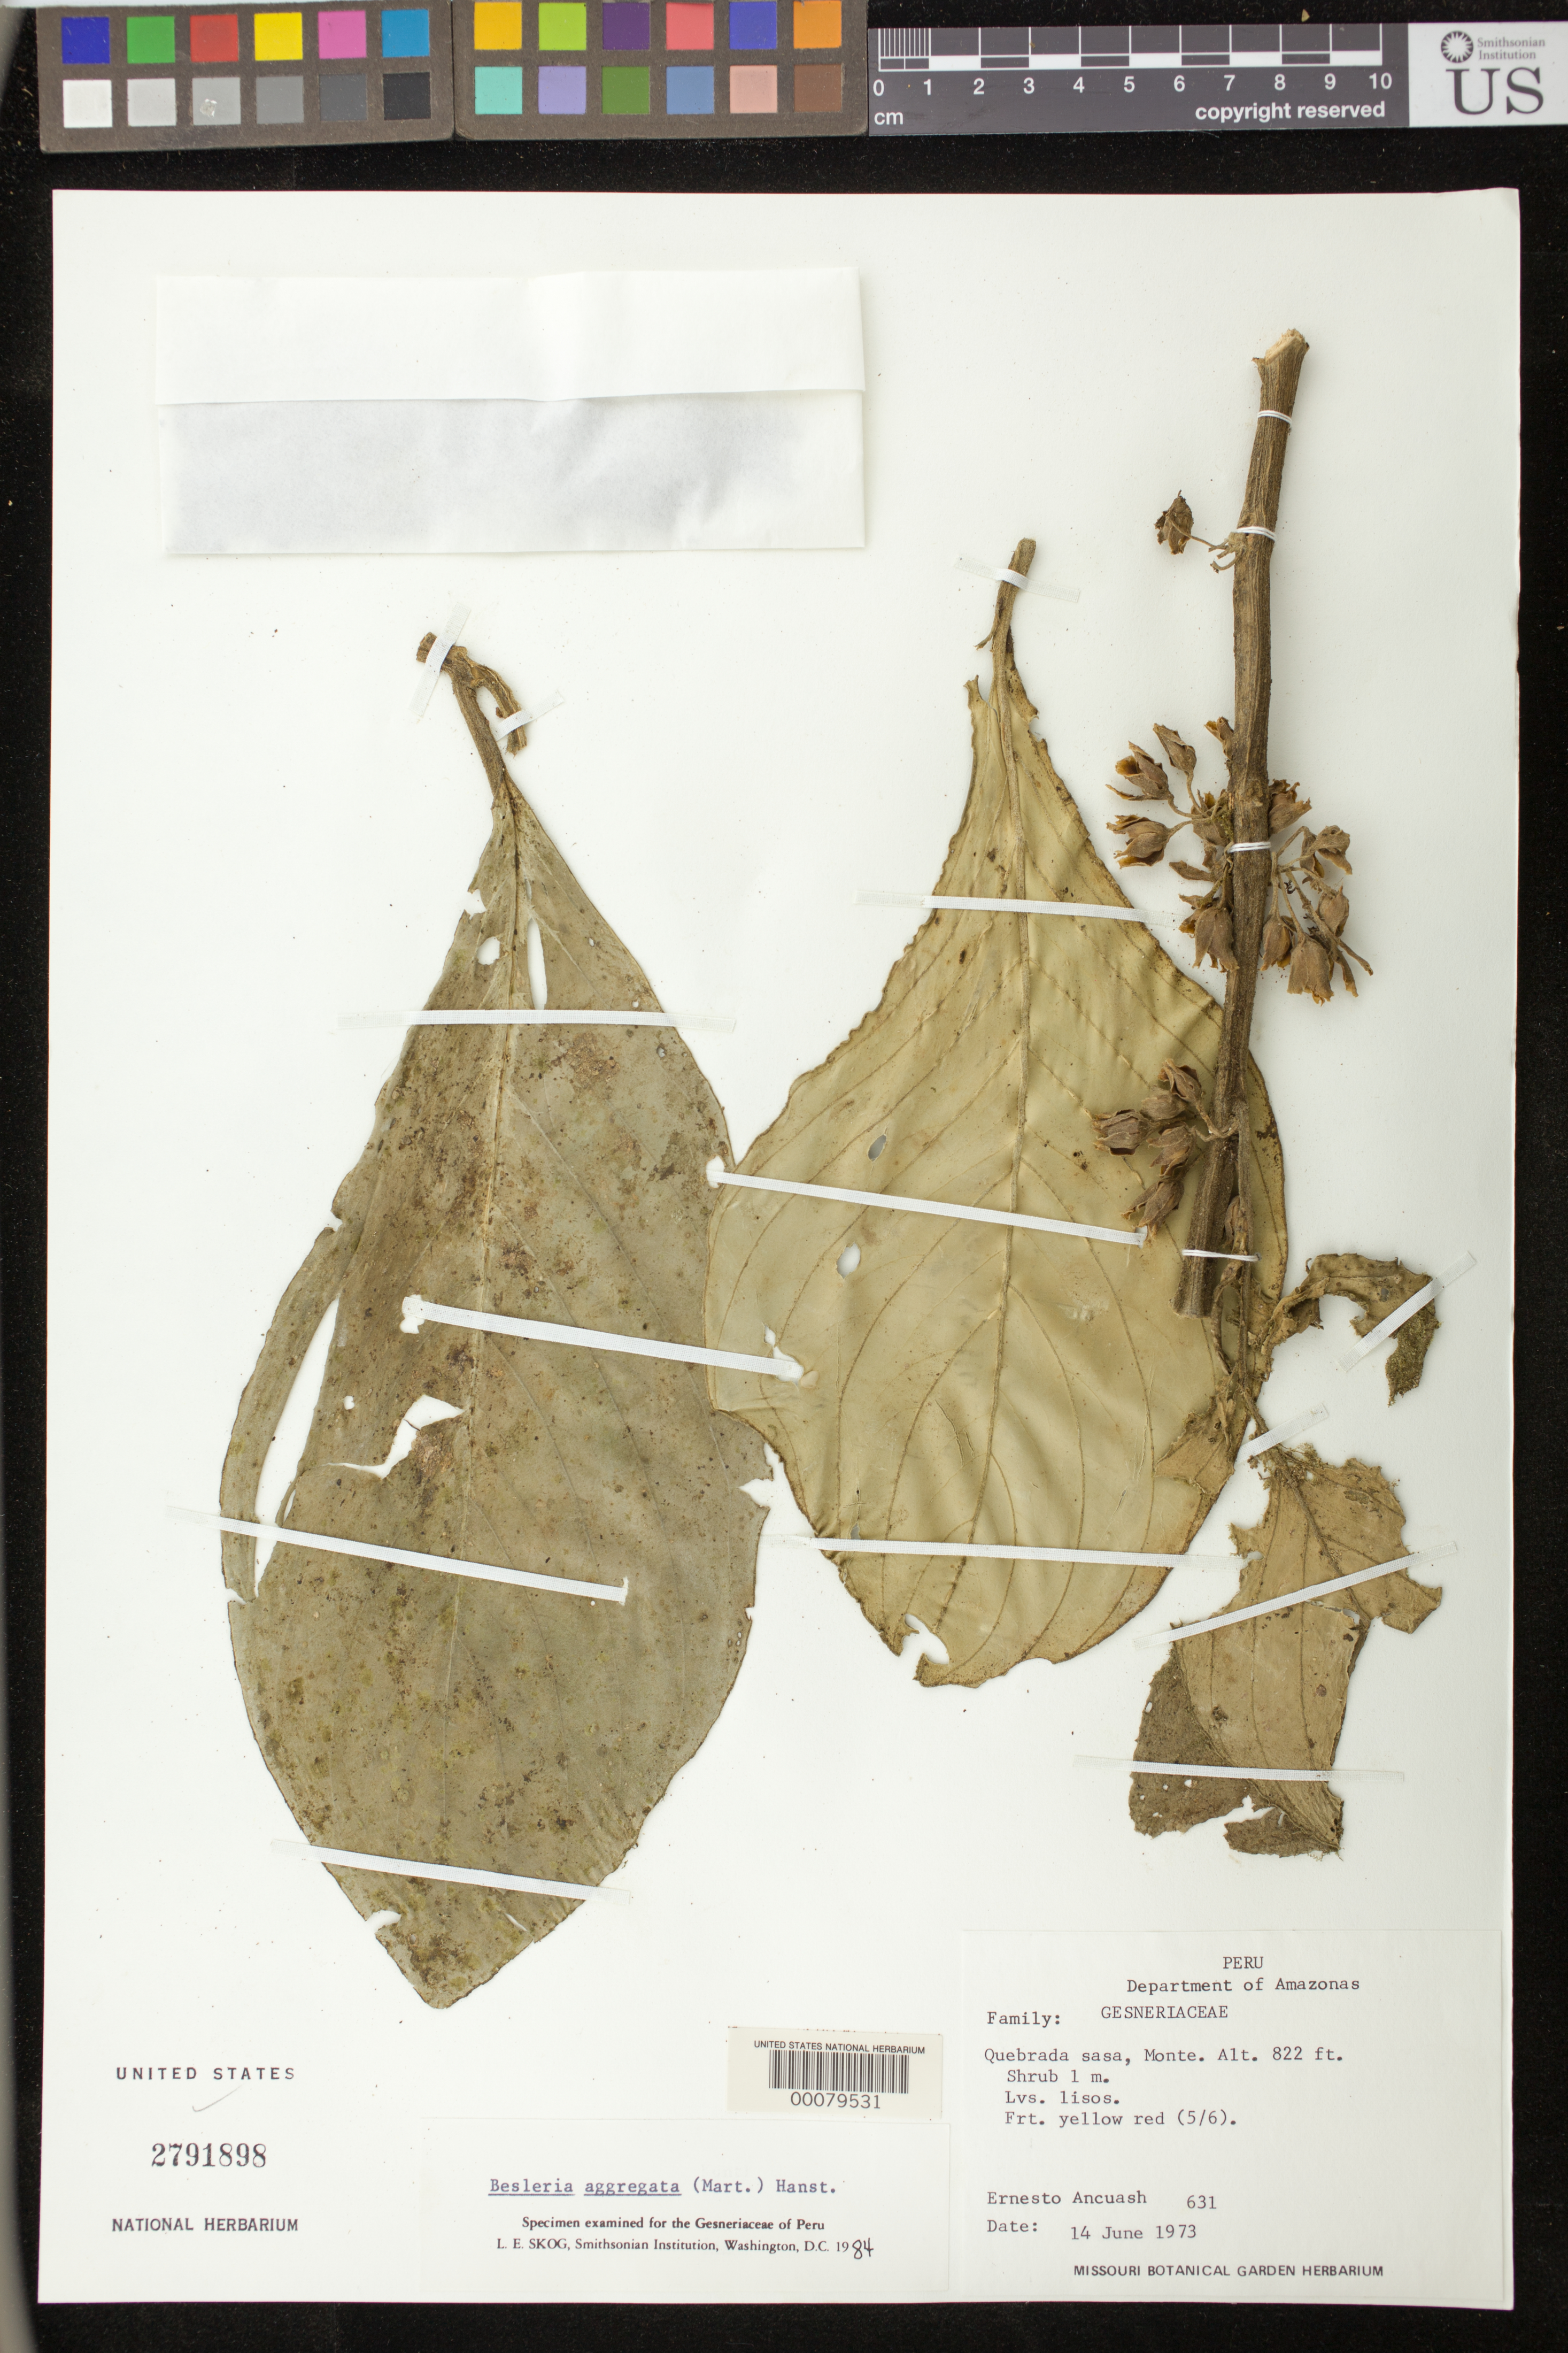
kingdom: Plantae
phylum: Tracheophyta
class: Magnoliopsida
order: Lamiales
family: Gesneriaceae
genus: Besleria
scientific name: Besleria aggregata var. aggregata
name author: (Mart.) Hanst.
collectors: E. Ancuash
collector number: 631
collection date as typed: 14 Jun 1973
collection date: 1973-06-14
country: Peru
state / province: Amazonas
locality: Quebrada Sasa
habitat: Forest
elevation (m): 251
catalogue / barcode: US 2791898